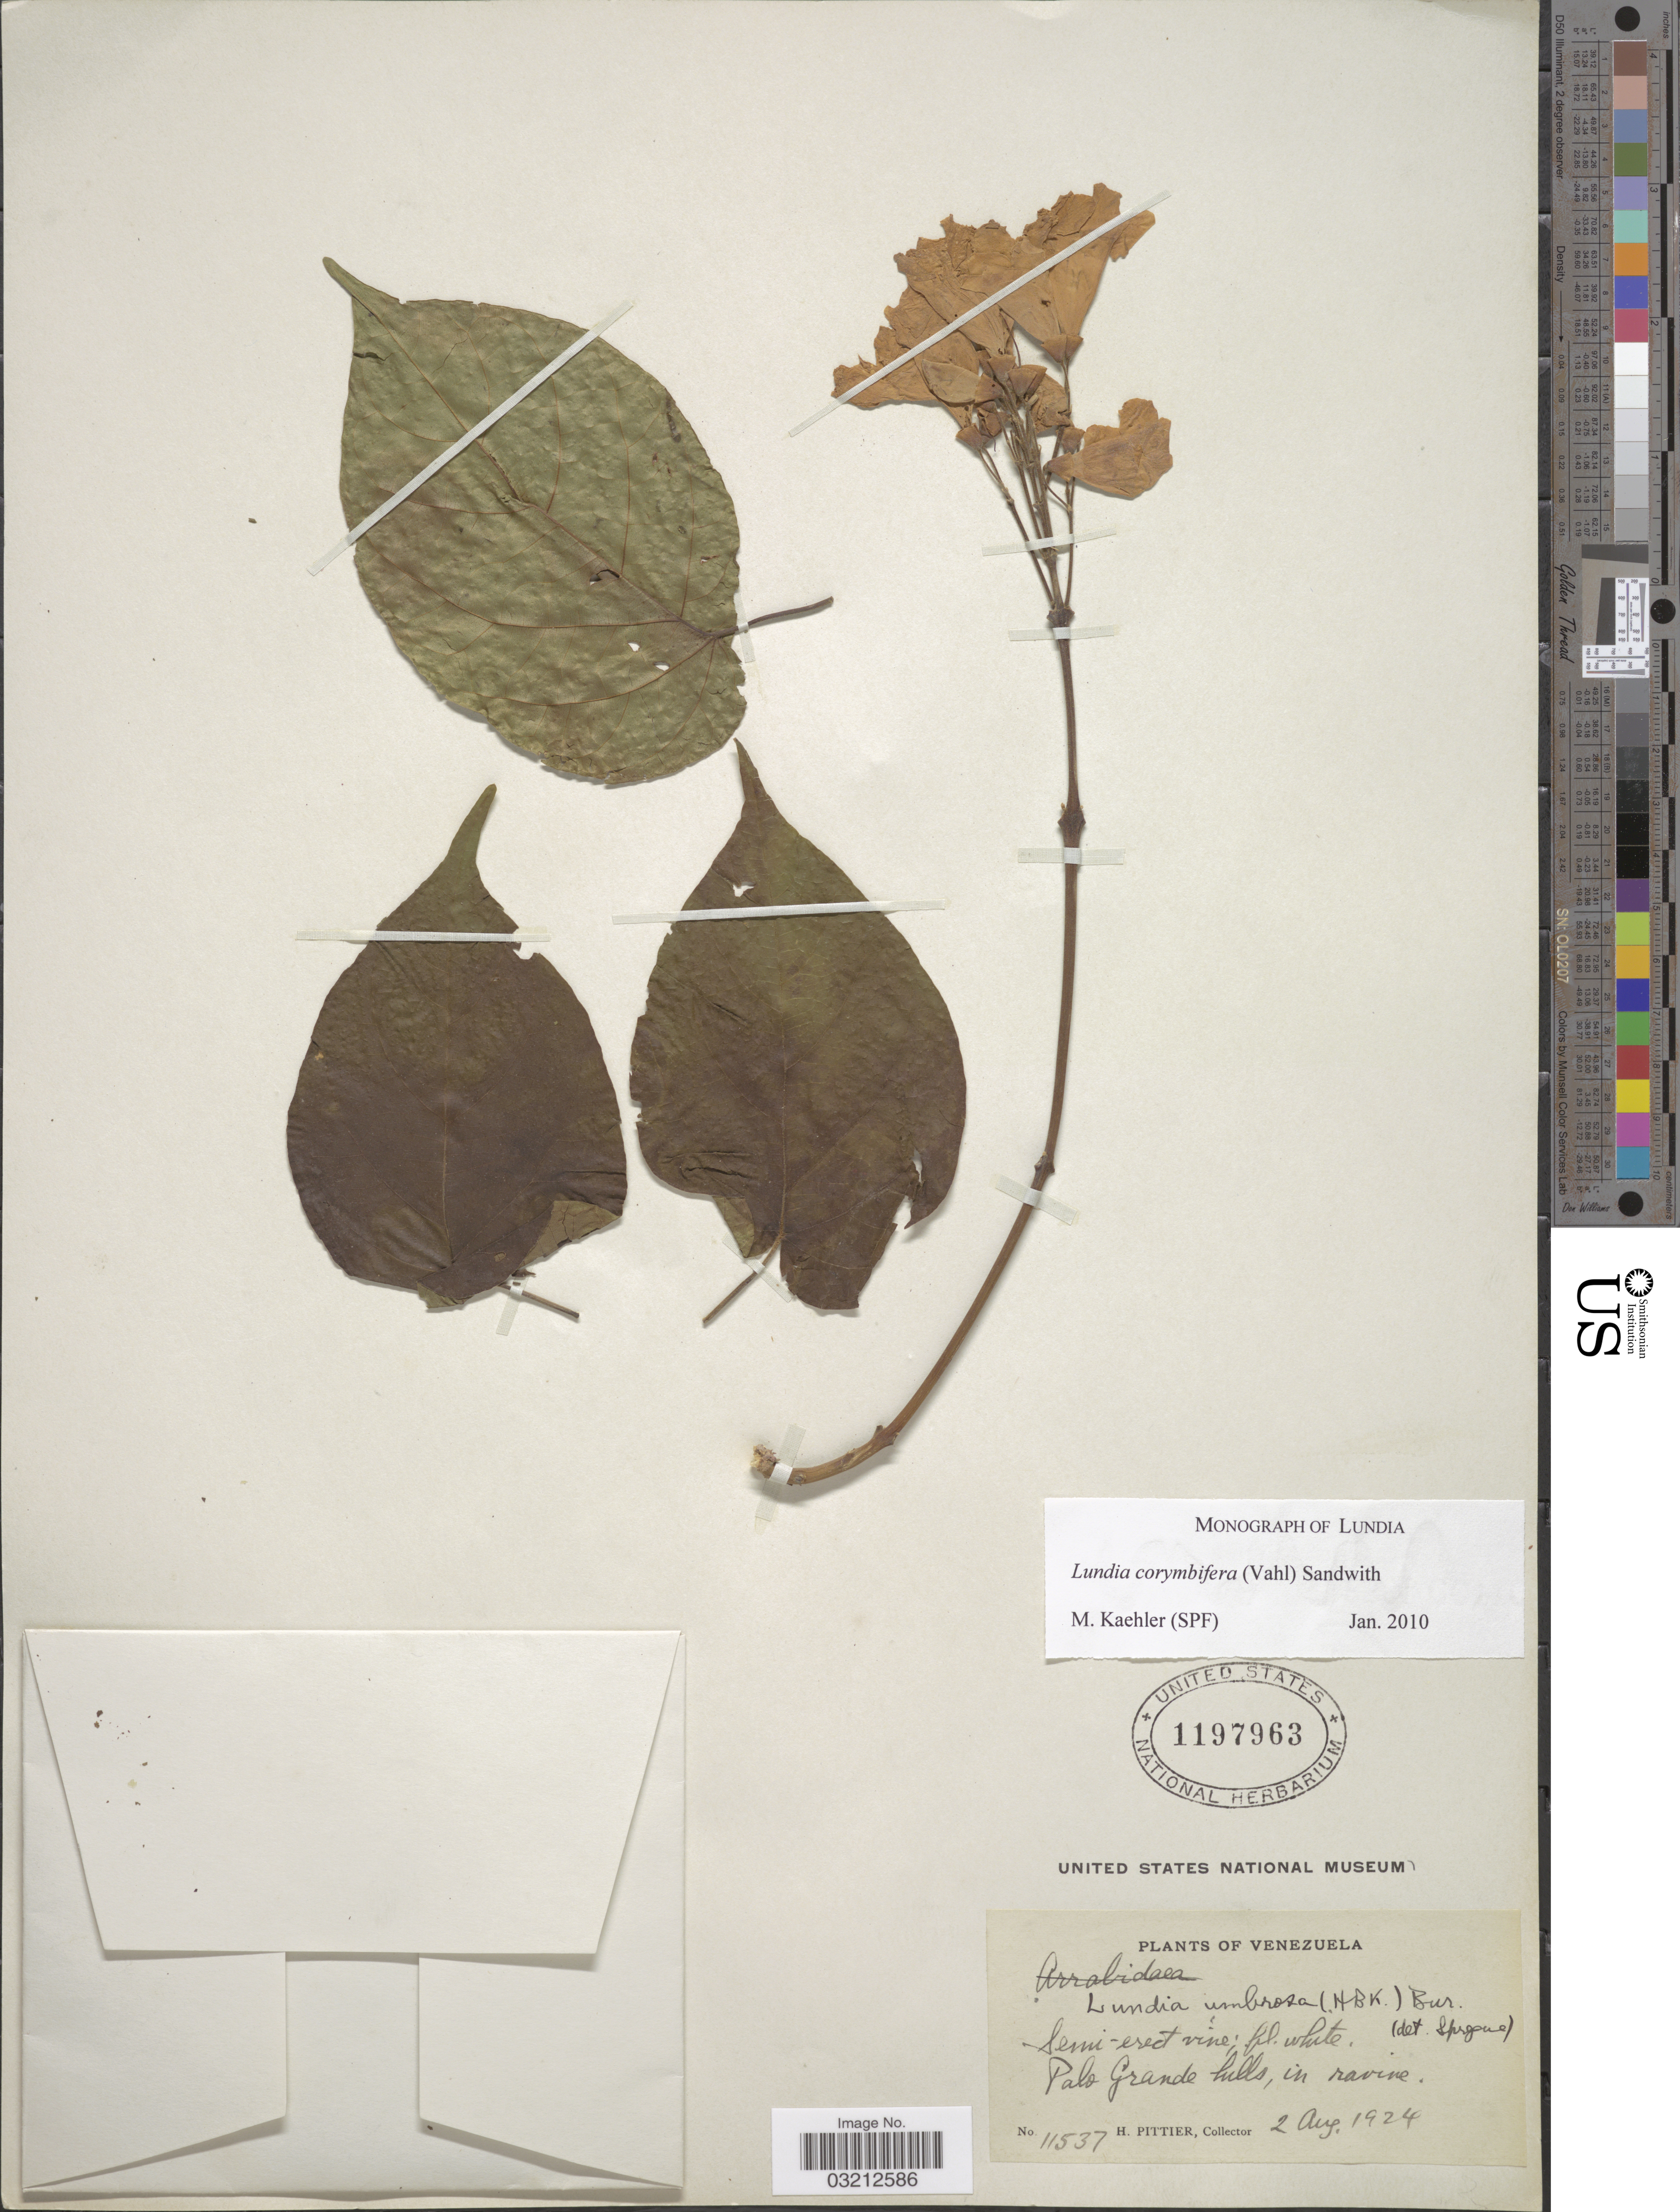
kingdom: Plantae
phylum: Tracheophyta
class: Magnoliopsida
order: Lamiales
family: Bignoniaceae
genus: Lundia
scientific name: Lundia corymbifera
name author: (Vahl) Sandwith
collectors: H. F. Pittier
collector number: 11537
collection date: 1924-08-02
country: Venezuela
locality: Palo Grande hills, in ravine.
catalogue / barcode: US 1197963